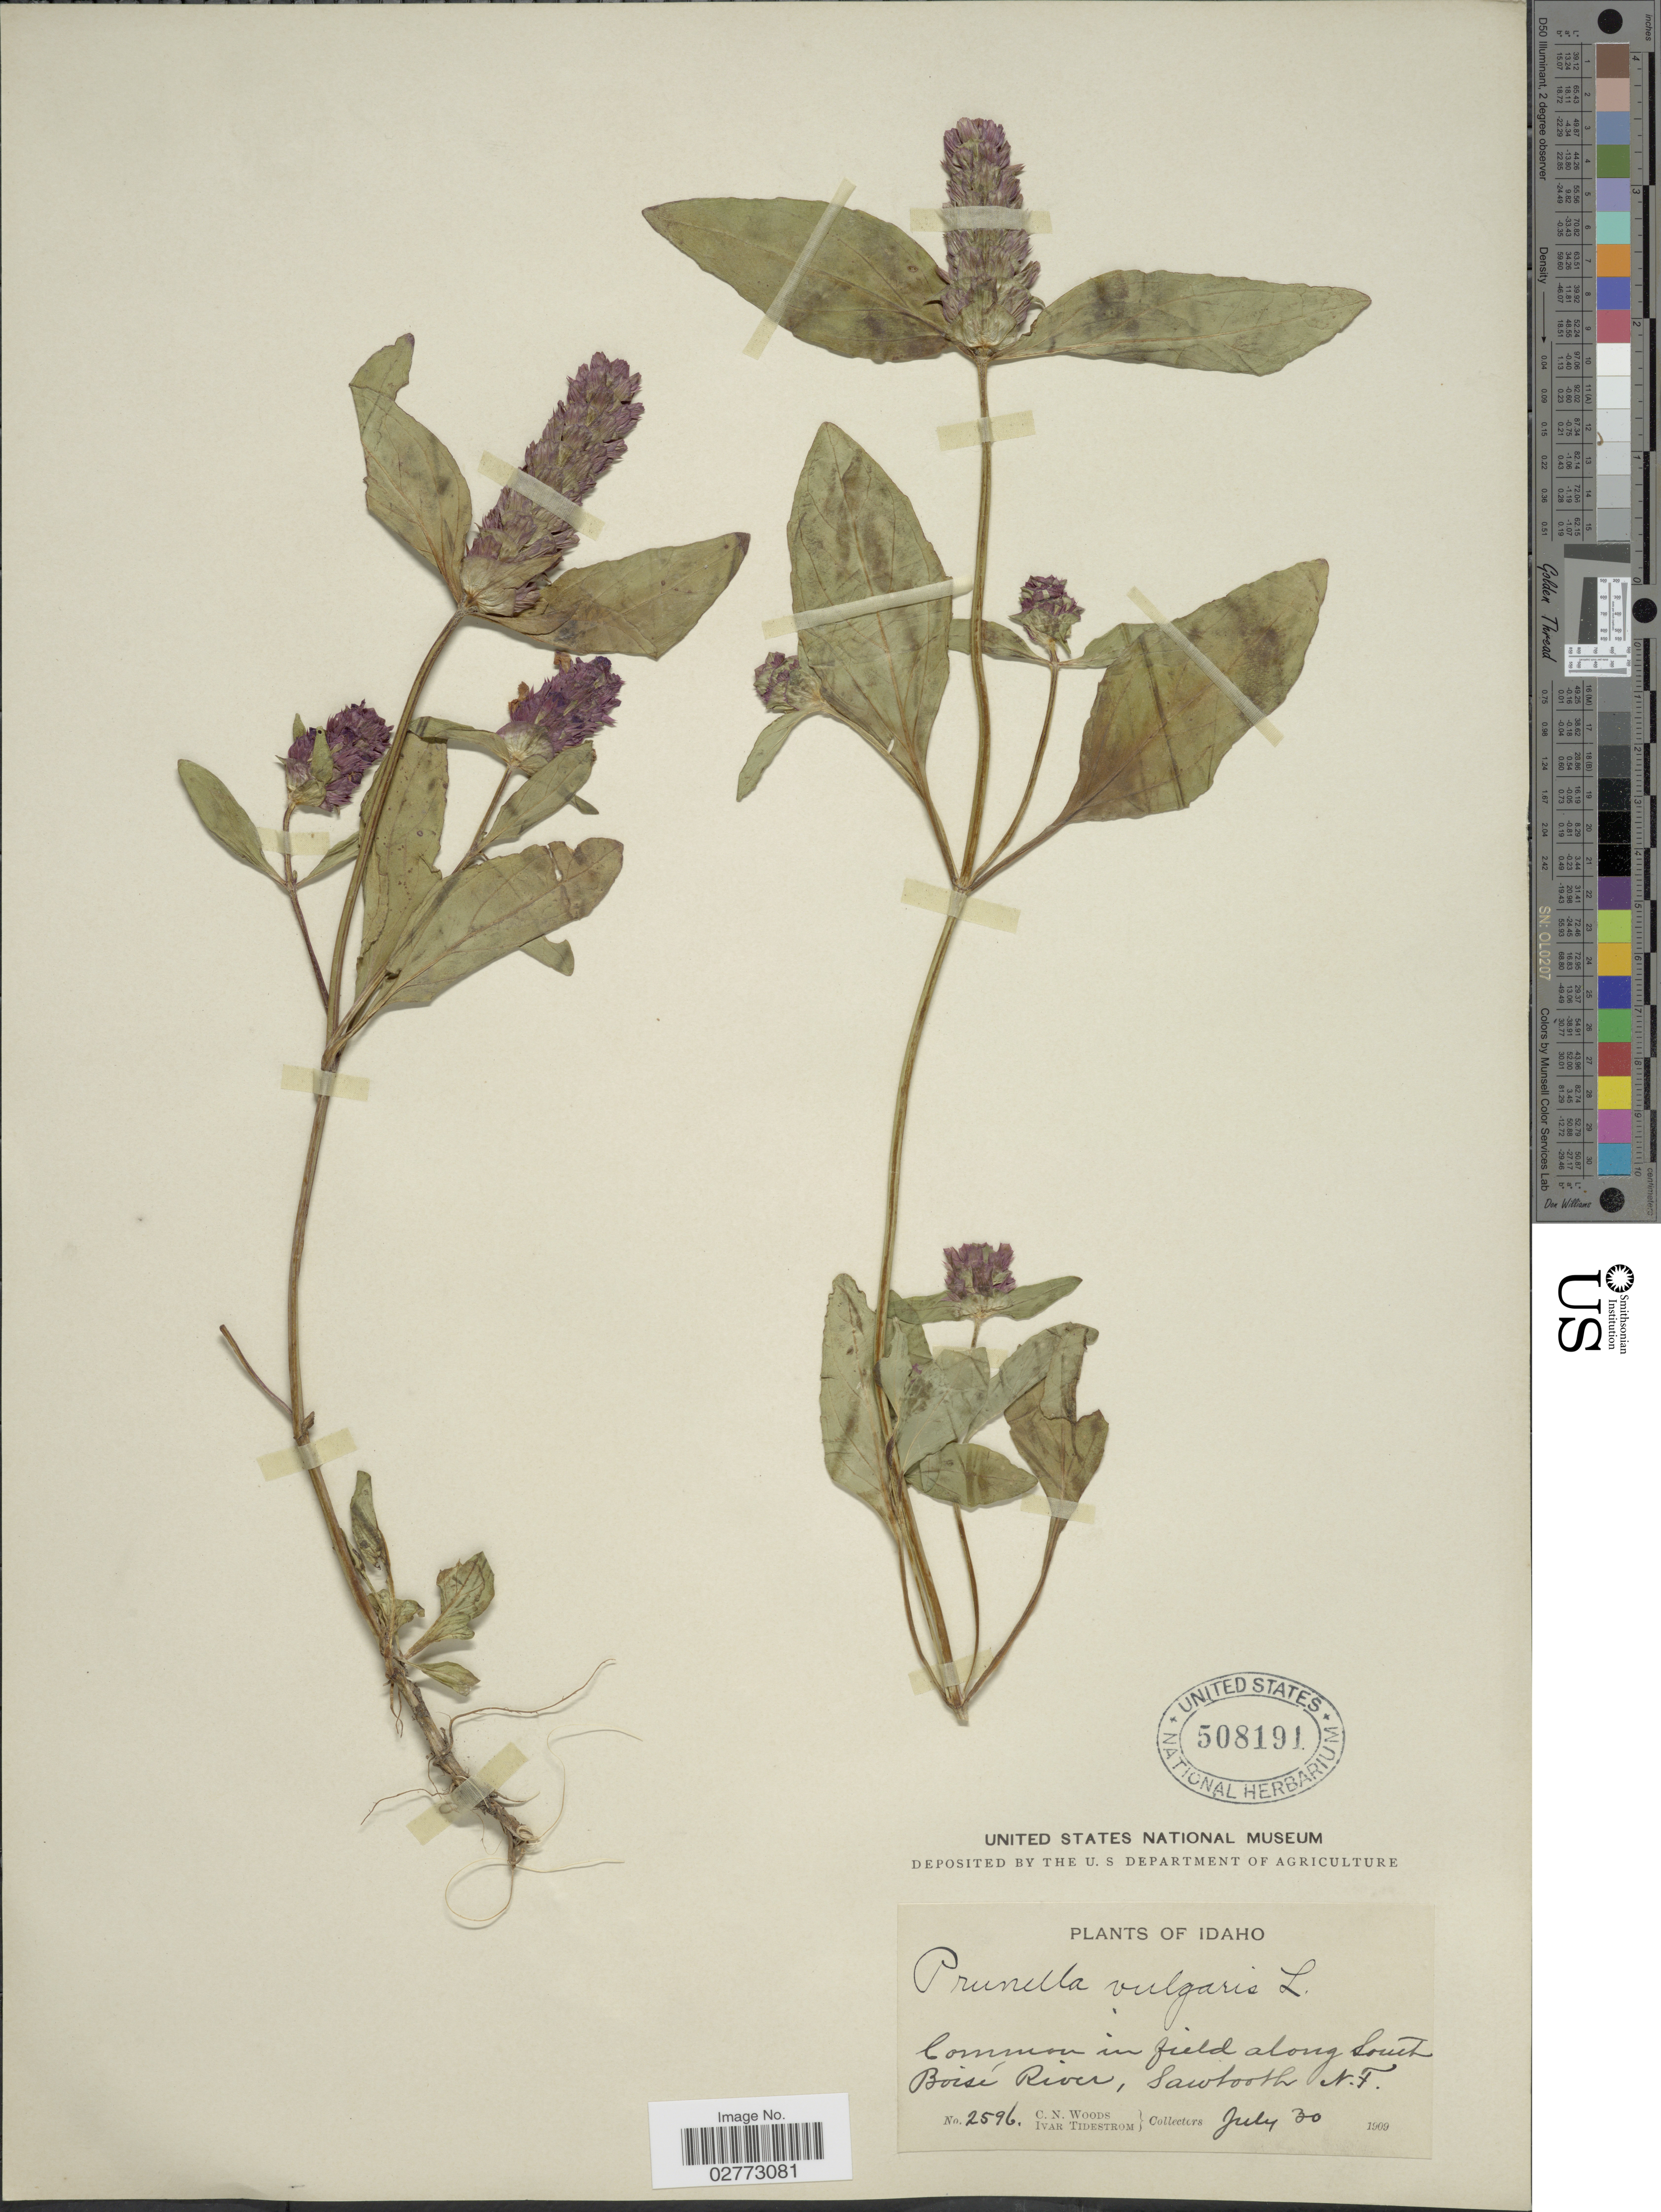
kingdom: Plantae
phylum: Tracheophyta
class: Magnoliopsida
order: Lamiales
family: Lamiaceae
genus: Prunella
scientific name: Prunella vulgaris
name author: L.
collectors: C. Woods & I. F. Tidestrom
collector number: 2596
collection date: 1909-07-30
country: United States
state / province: Idaho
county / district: Custer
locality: Along South Boisé River, Sawtooth N.F.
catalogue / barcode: US 508191